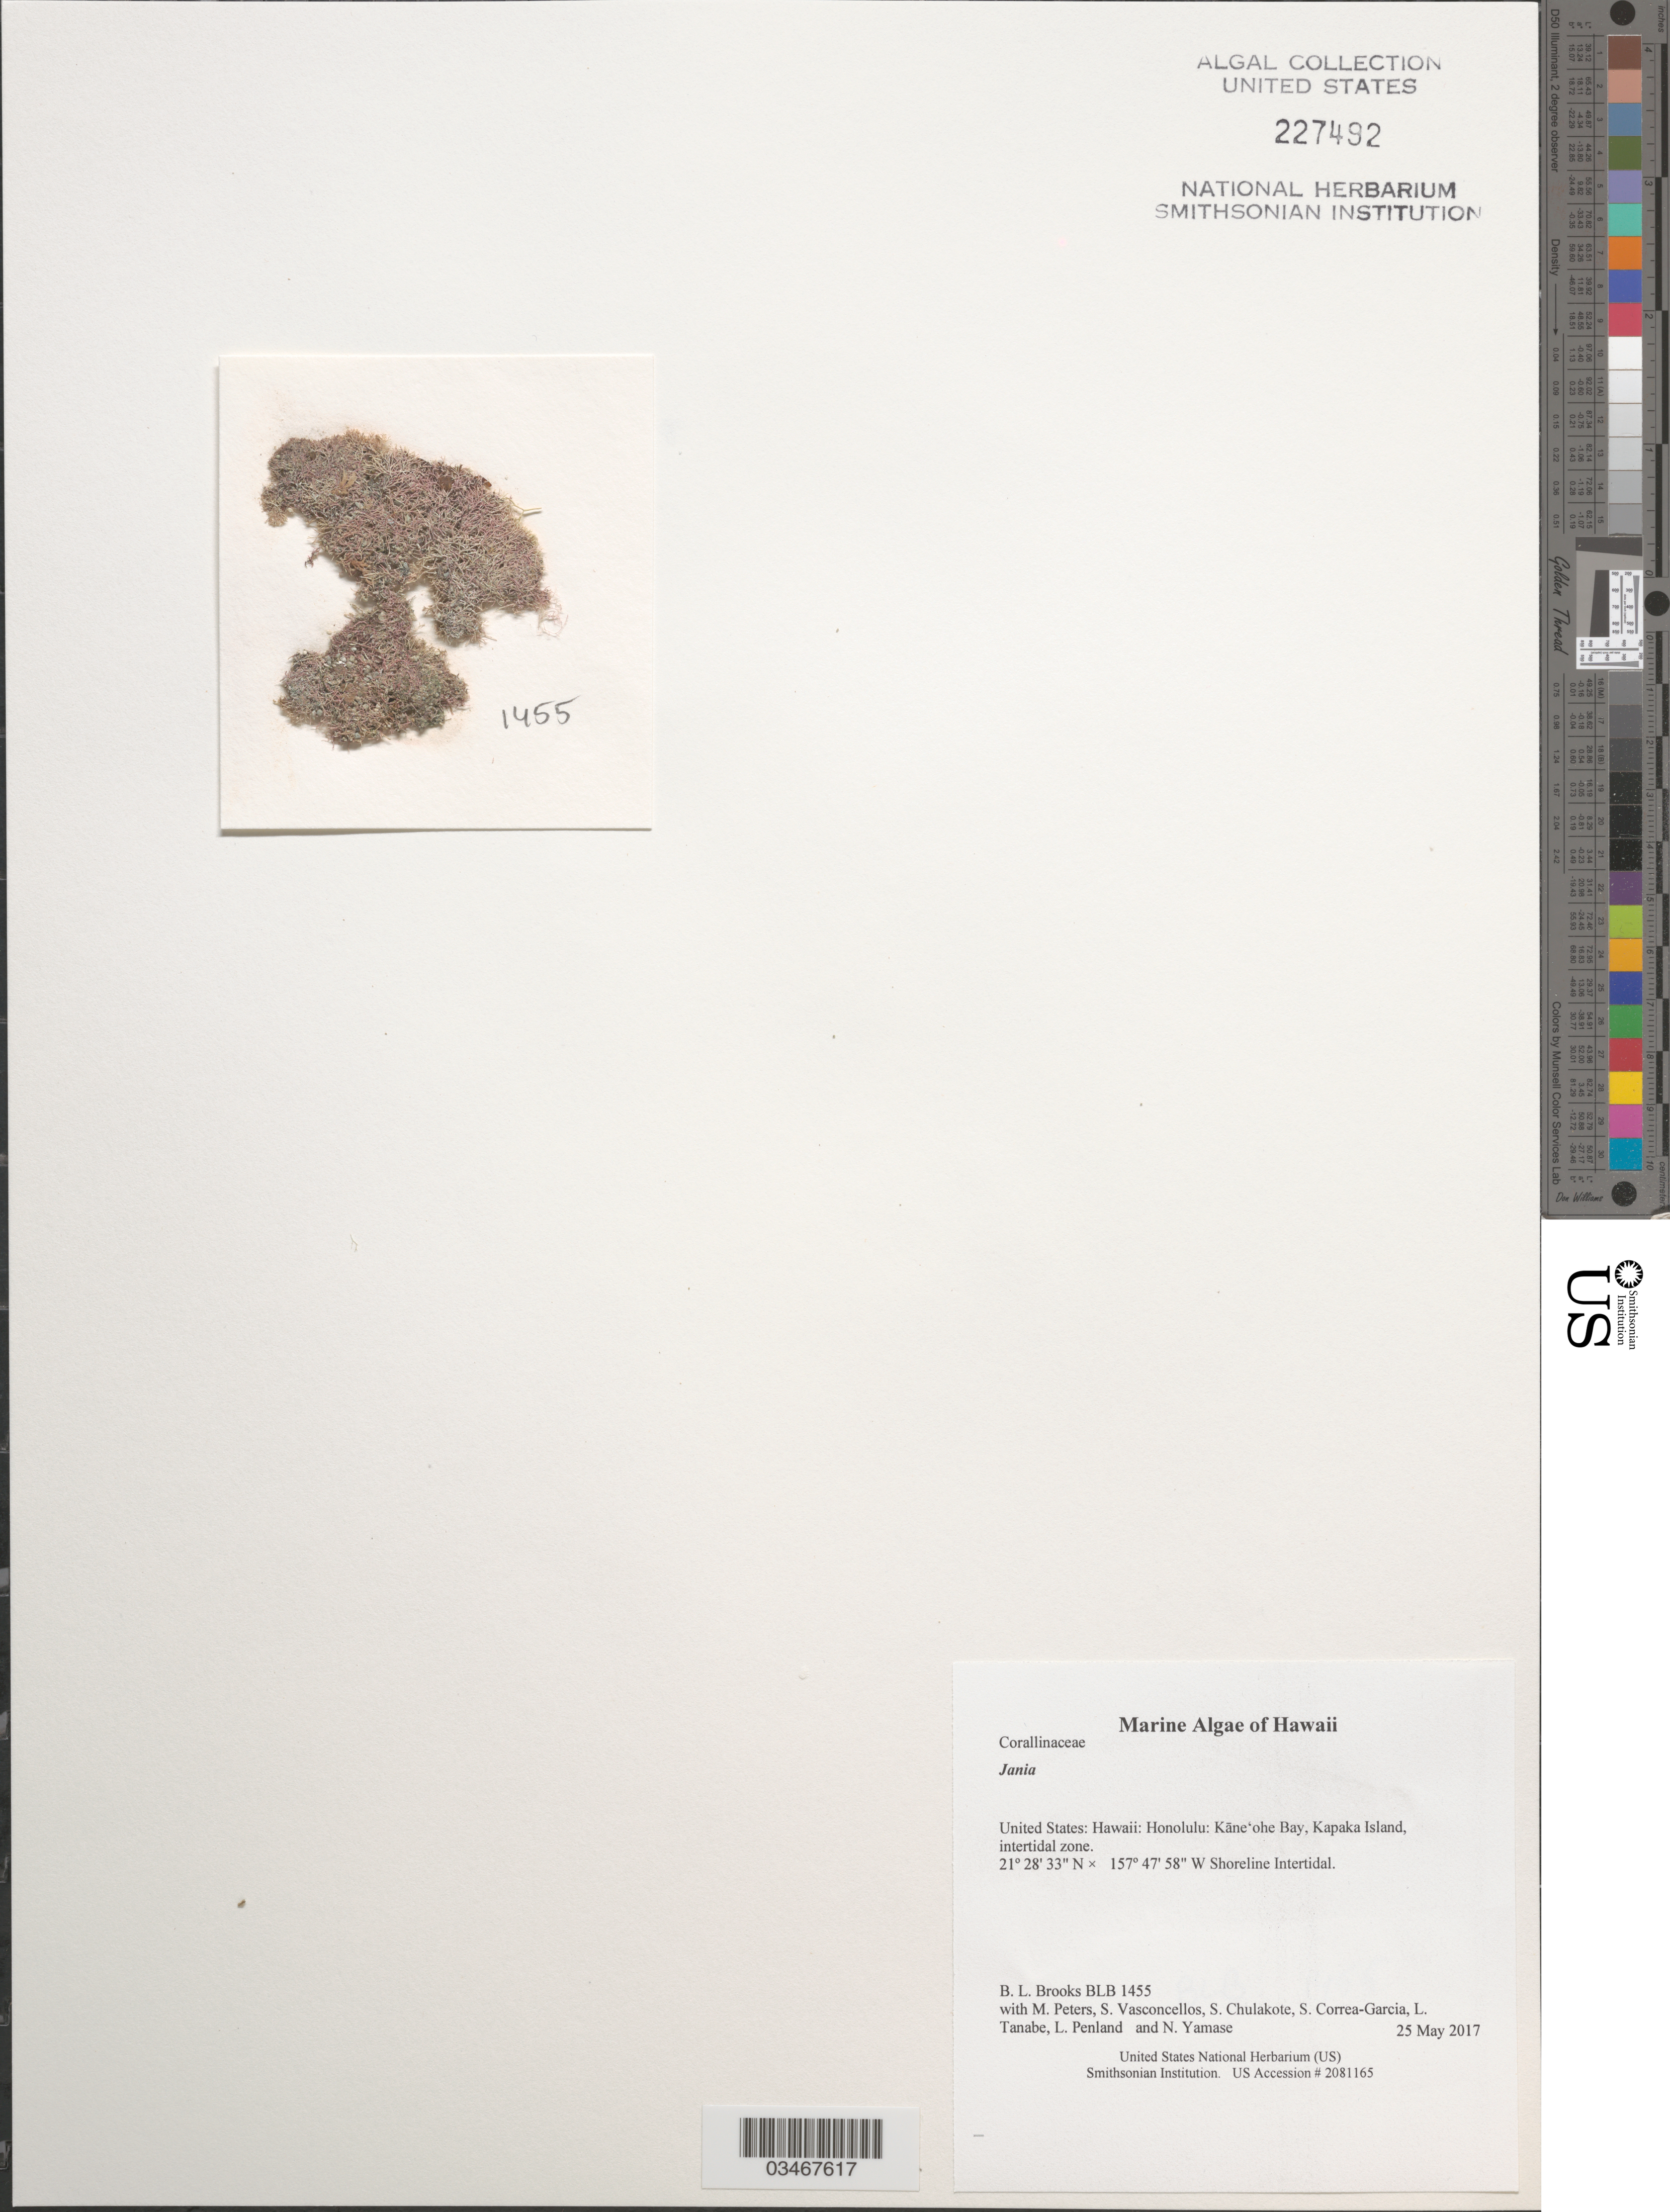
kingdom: Plantae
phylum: Rhodophyta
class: Florideophyceae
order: Corallinales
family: Corallinaceae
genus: Jania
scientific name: Jania sp.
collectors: B. Brooks, M. Peters, S. Vasconcellos, S. Chulakote & et al.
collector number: BLB 1455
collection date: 2017-05-25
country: United States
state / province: Hawaii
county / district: Honolulu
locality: Honolulu: Kāne'ohe Bay, Kapaka Island, intertidal zone.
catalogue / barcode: US 227492